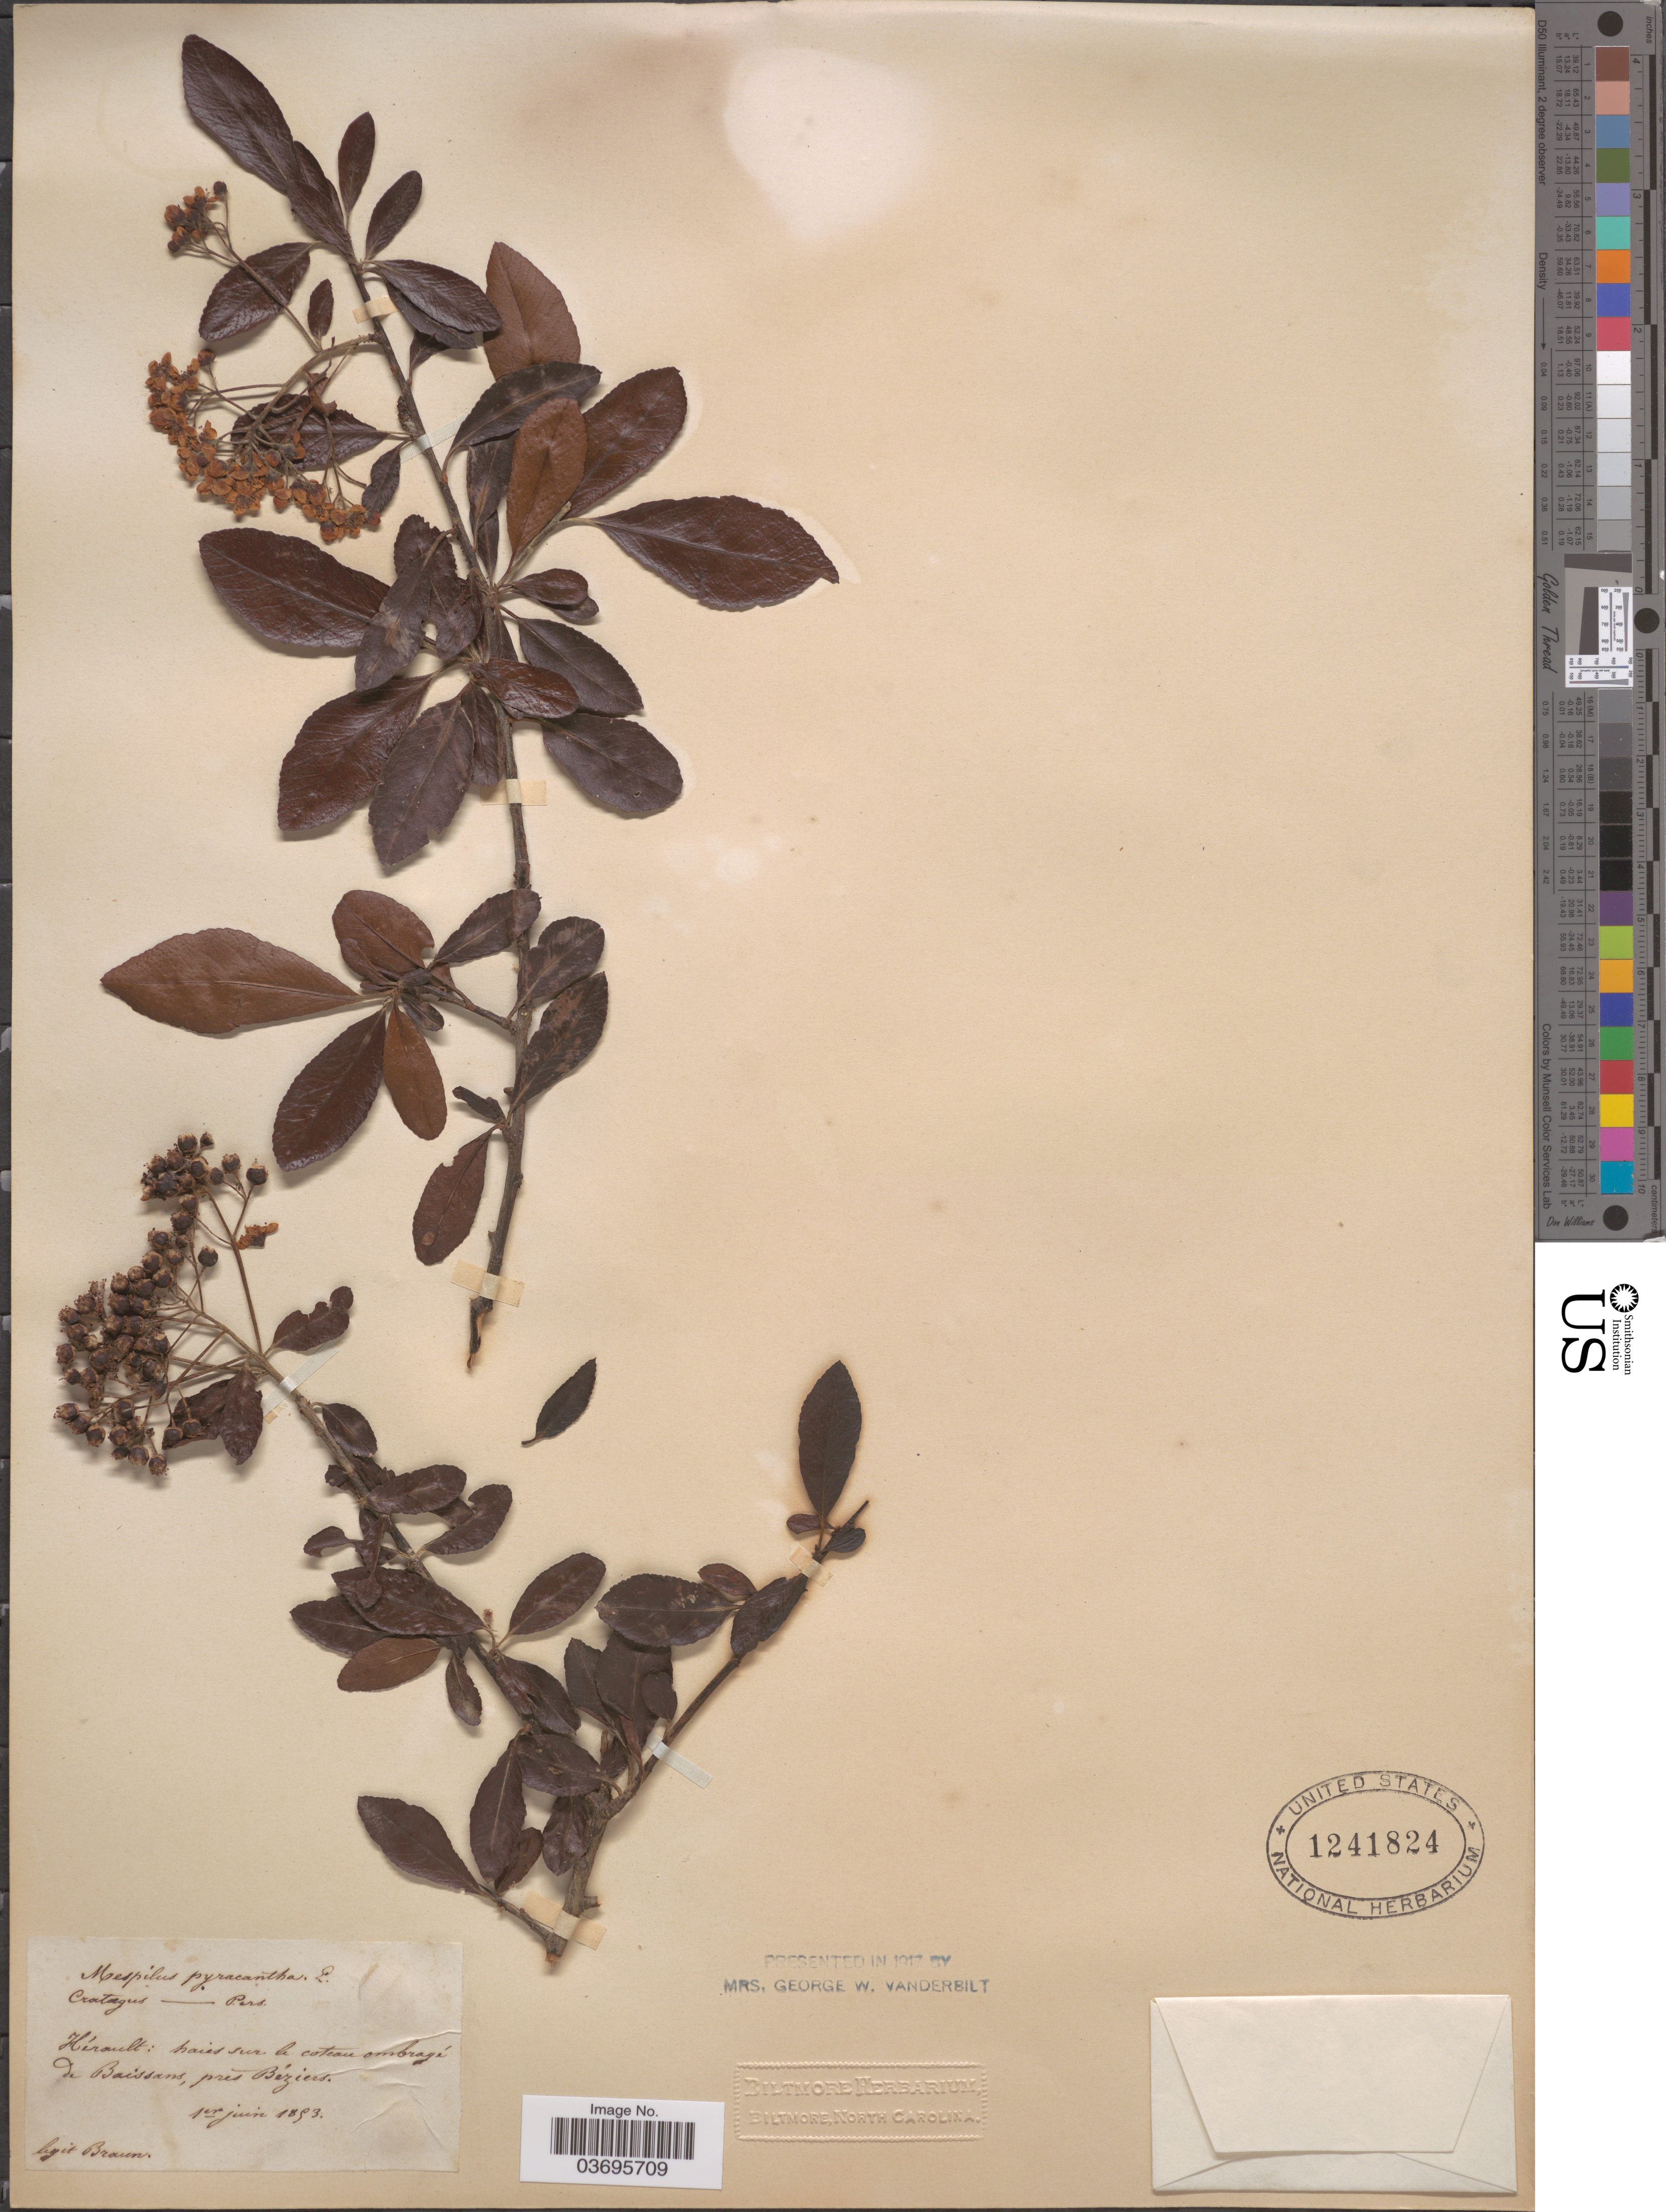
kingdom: Plantae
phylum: Tracheophyta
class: Magnoliopsida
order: Rosales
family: Rosaceae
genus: Pyracantha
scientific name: Pyracantha sp.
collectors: Braun, --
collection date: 1893-06-01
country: France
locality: Hérault: hais sur. le coteau ombragé de Baissans, près Béziers.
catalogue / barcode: US 1241824